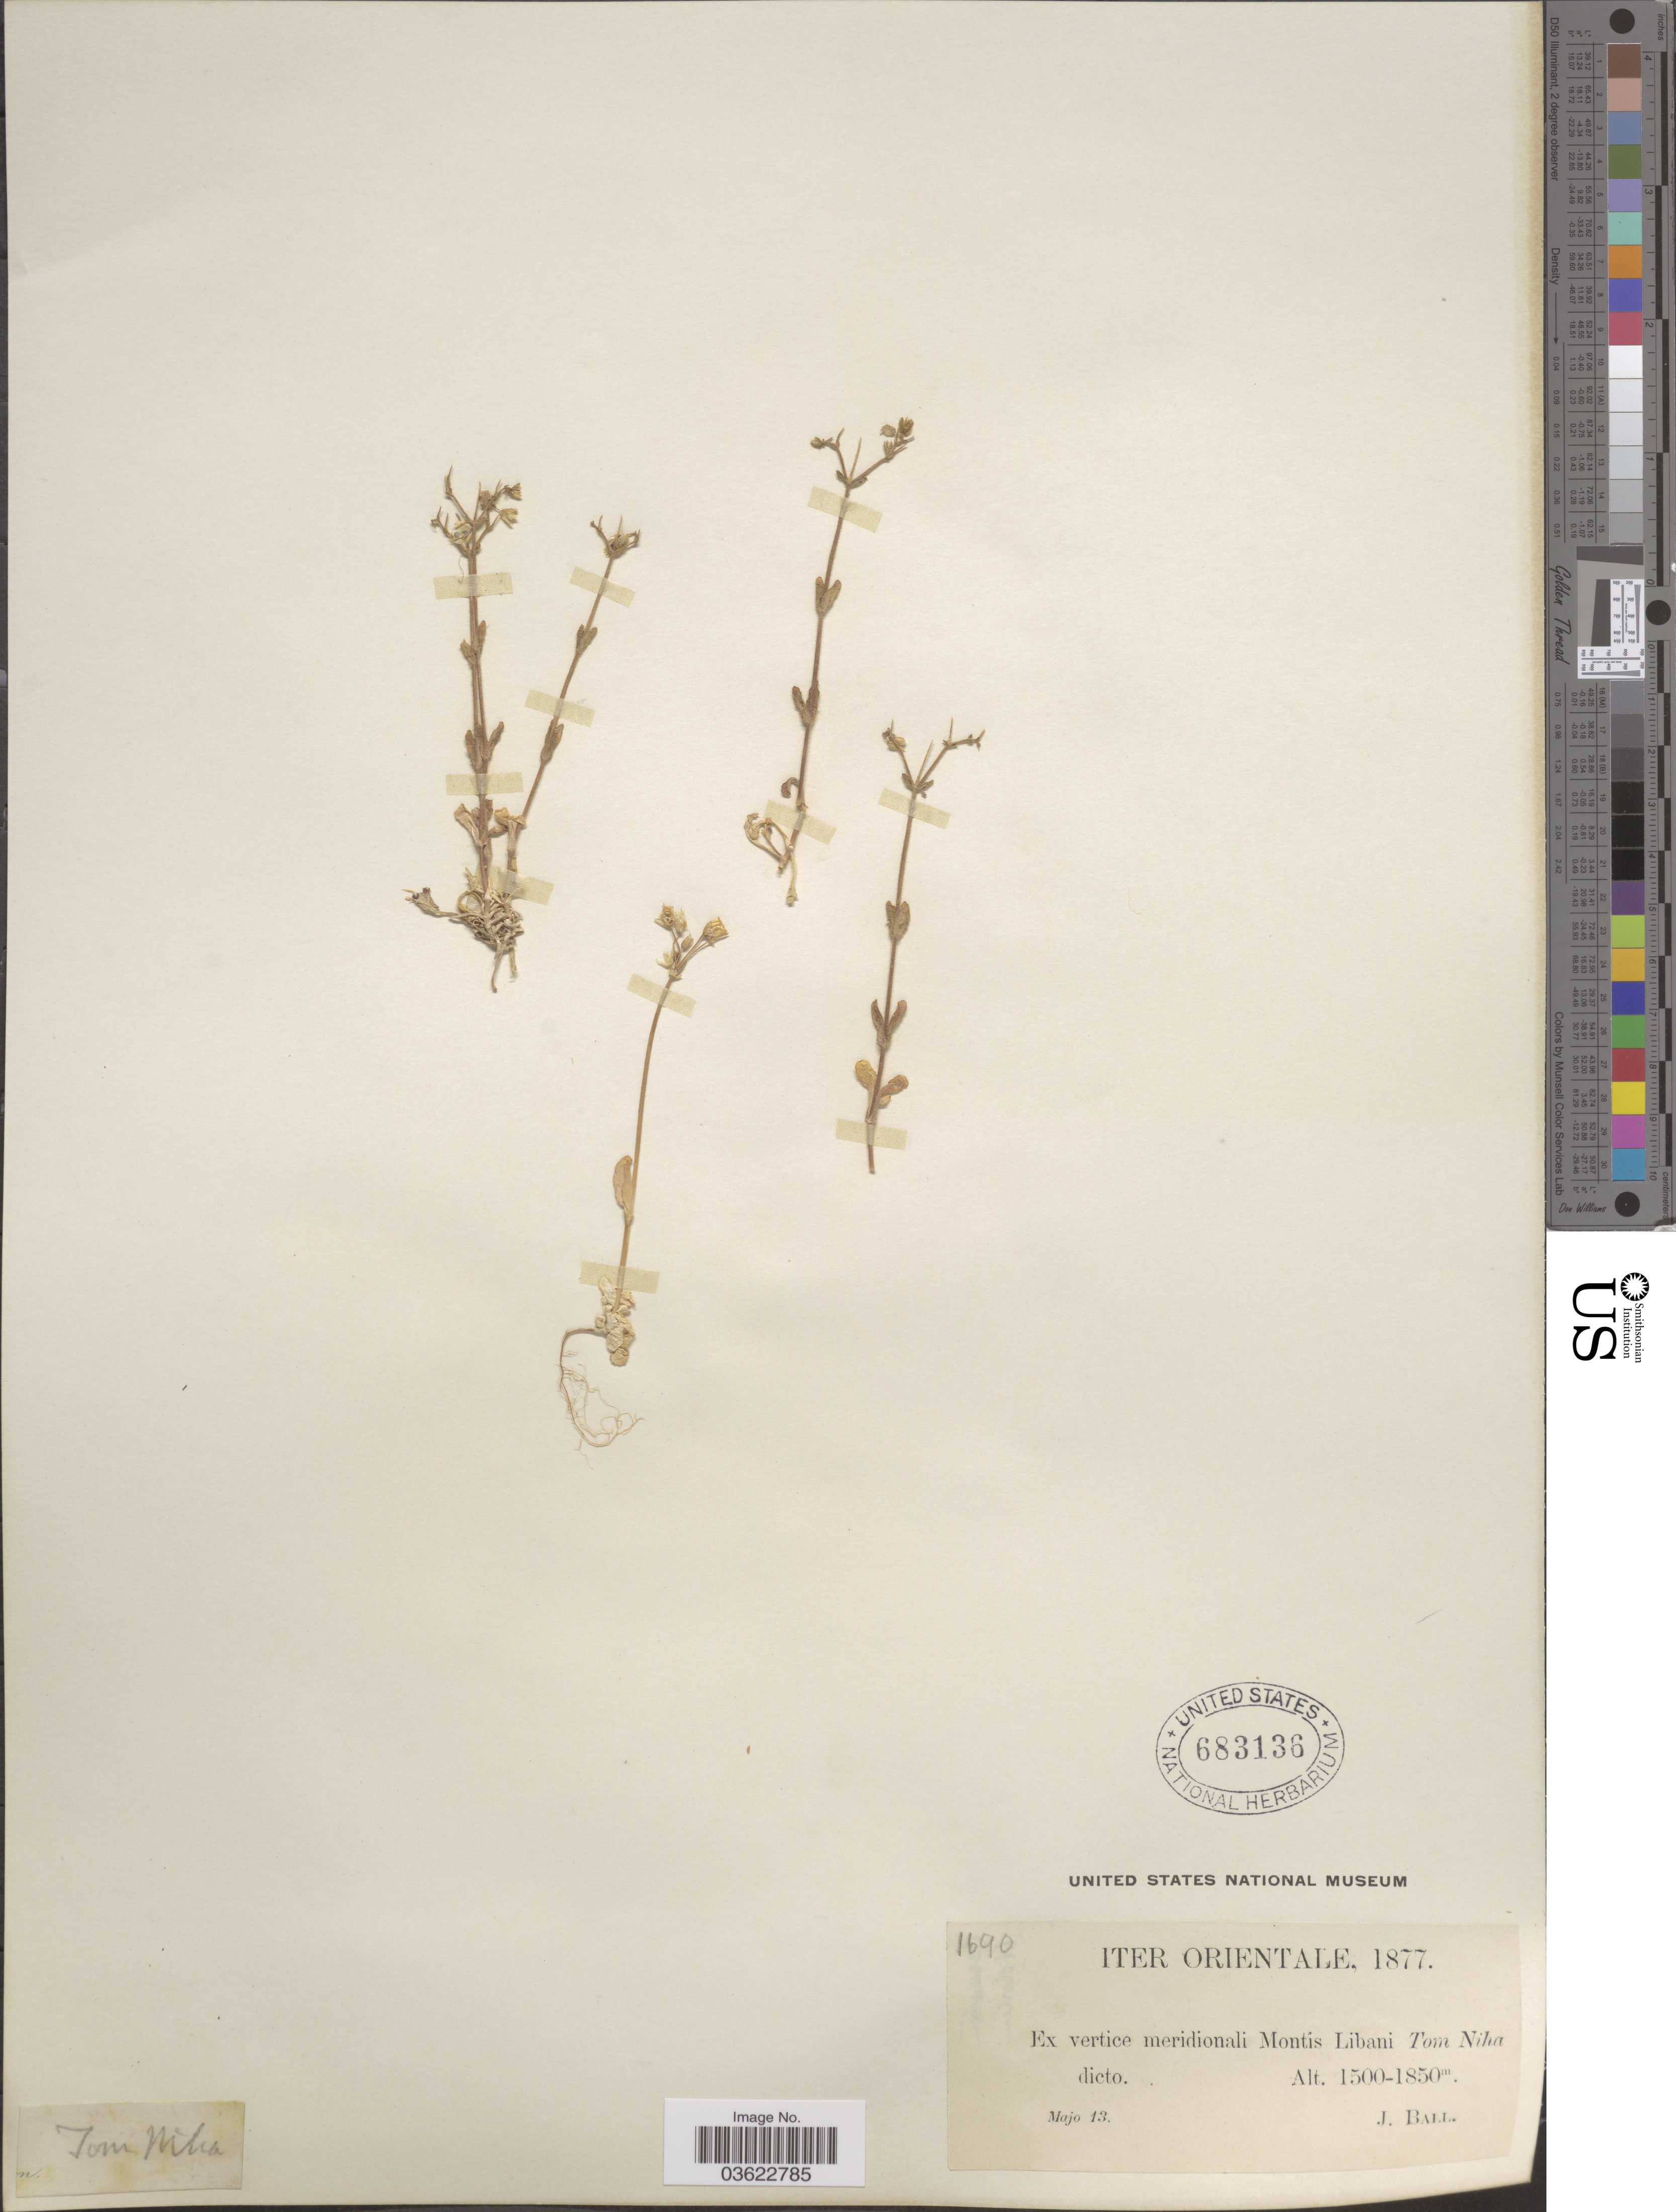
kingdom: Plantae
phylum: Tracheophyta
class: Magnoliopsida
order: Caryophyllales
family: Caryophyllaceae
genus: Arenaria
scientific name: Arenaria sp.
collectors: J. Ball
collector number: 1690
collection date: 1877-05-13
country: Lebanon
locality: Iter Orientale. Ex vertice meridionali Montis Libani Tom Niha dicto.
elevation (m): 1500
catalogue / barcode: US 683136